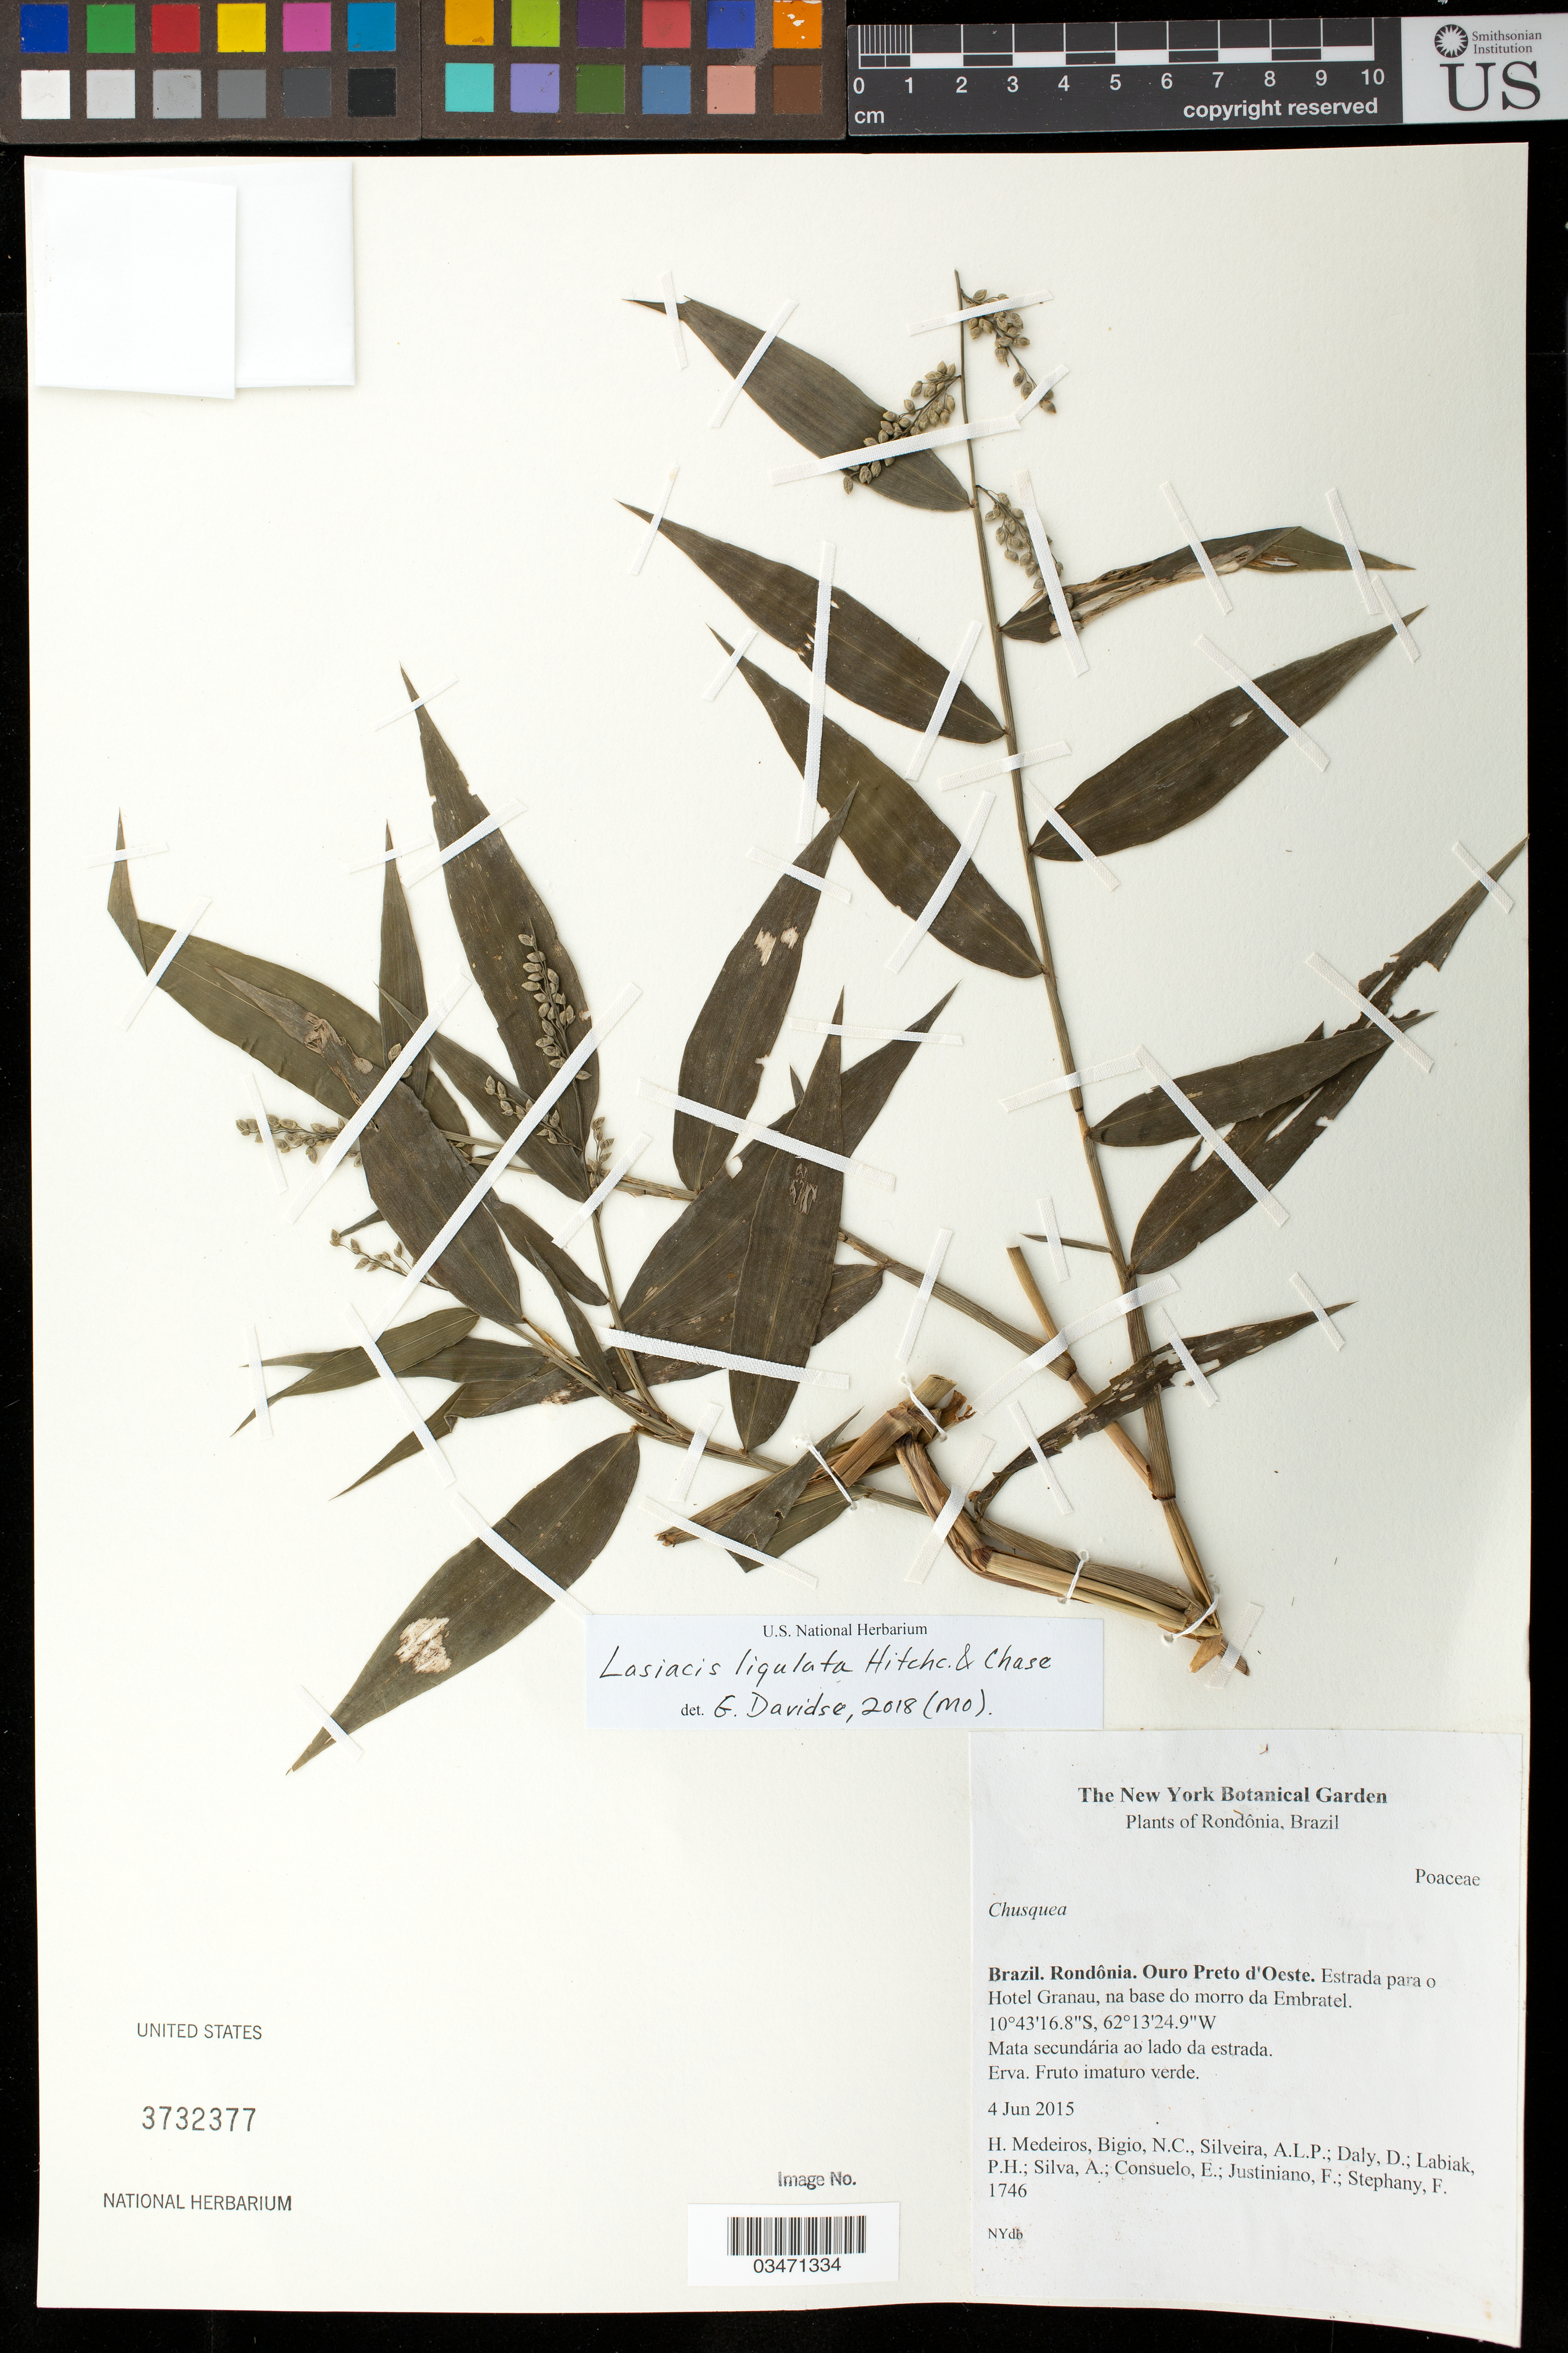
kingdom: Plantae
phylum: Tracheophyta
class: Liliopsida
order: Poales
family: Poaceae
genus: Chusquea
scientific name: Chusquea sp.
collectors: H. Medeiros, N. C. Bigio, D. Daly, P. H. Labiak, A. Silva, E. Consuelo, F. Justiniano & F. Stephany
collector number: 1746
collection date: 2015-06-04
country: Brazil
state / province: Rondônia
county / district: Ouro Preto do Oeste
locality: Estrada para o Hotel Granau, na base do morro da Embratel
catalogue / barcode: US 3732377